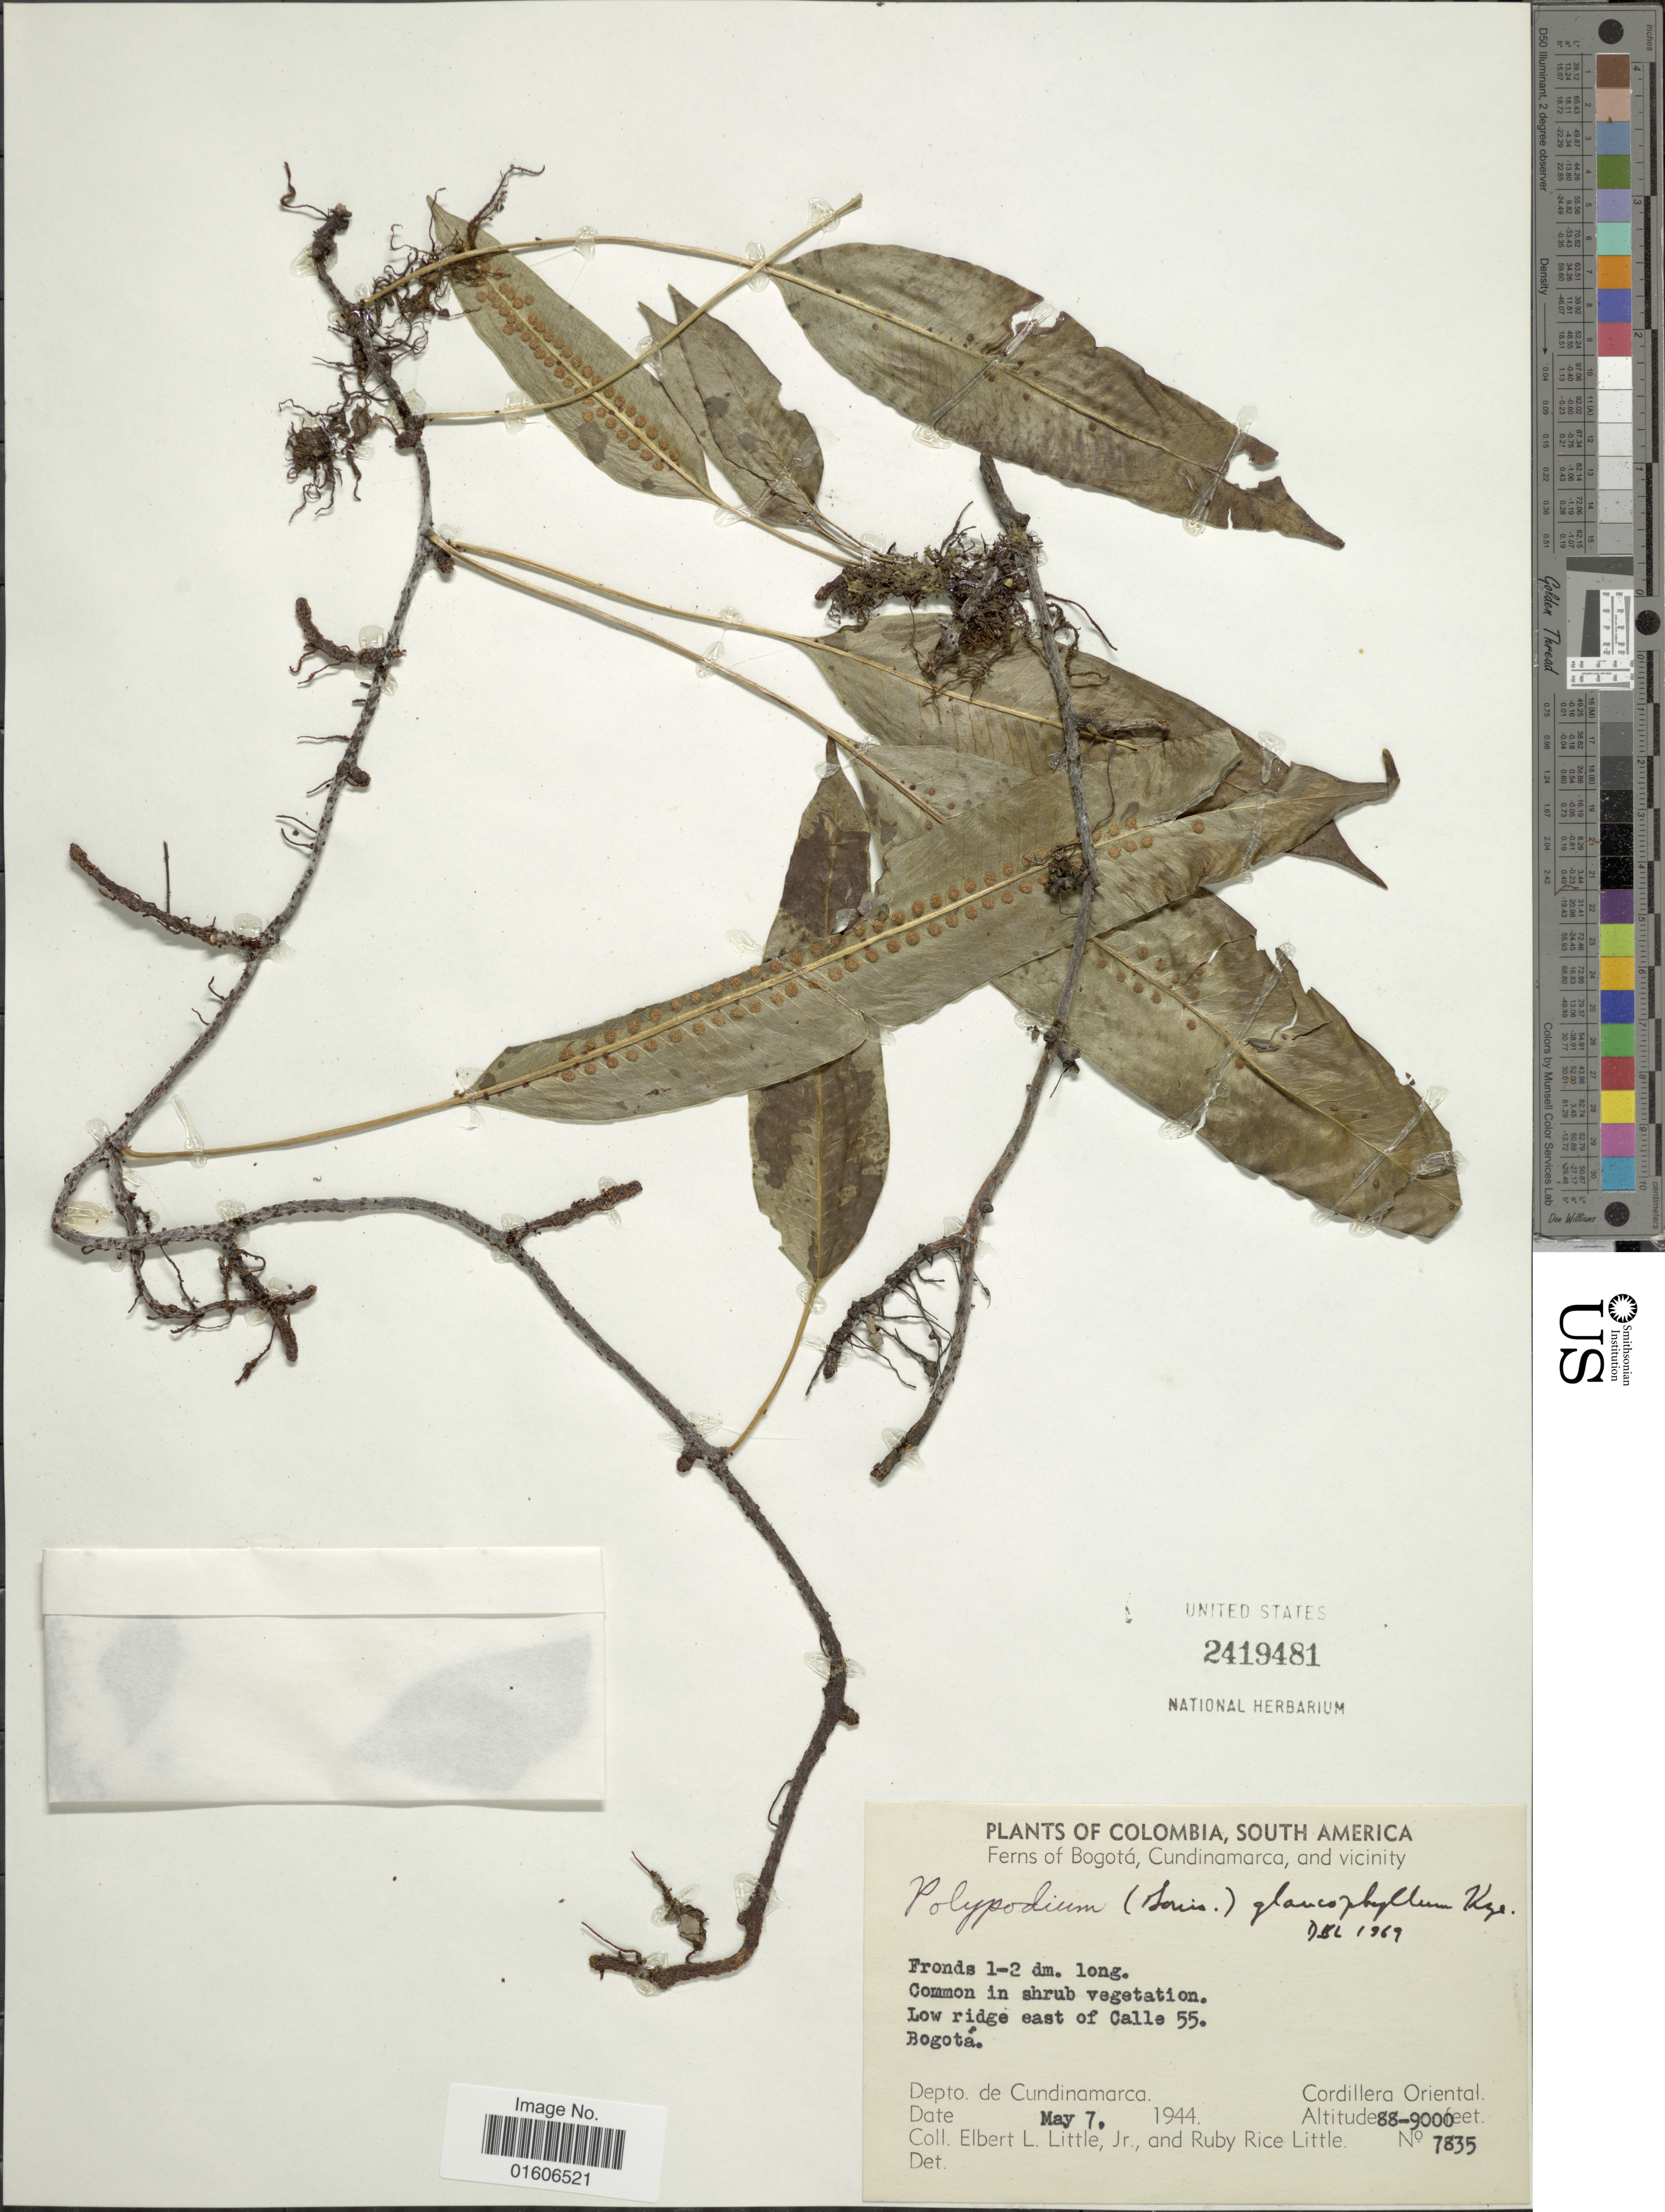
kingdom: Plantae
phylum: Tracheophyta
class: Polypodiopsida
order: Polypodiales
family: Polypodiaceae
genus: Serpocaulon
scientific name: Serpocaulon levigatum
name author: (Cav.) A.R. Sm.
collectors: E. L. Little & R. R. Little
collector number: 7835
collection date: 1944-05-07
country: Colombia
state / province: Cundinamarca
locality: Low ridge east of Calle 55. Bogotá. Depto. de Cundinamarca. Cordillera Oriental.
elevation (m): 2682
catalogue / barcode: US 2419481